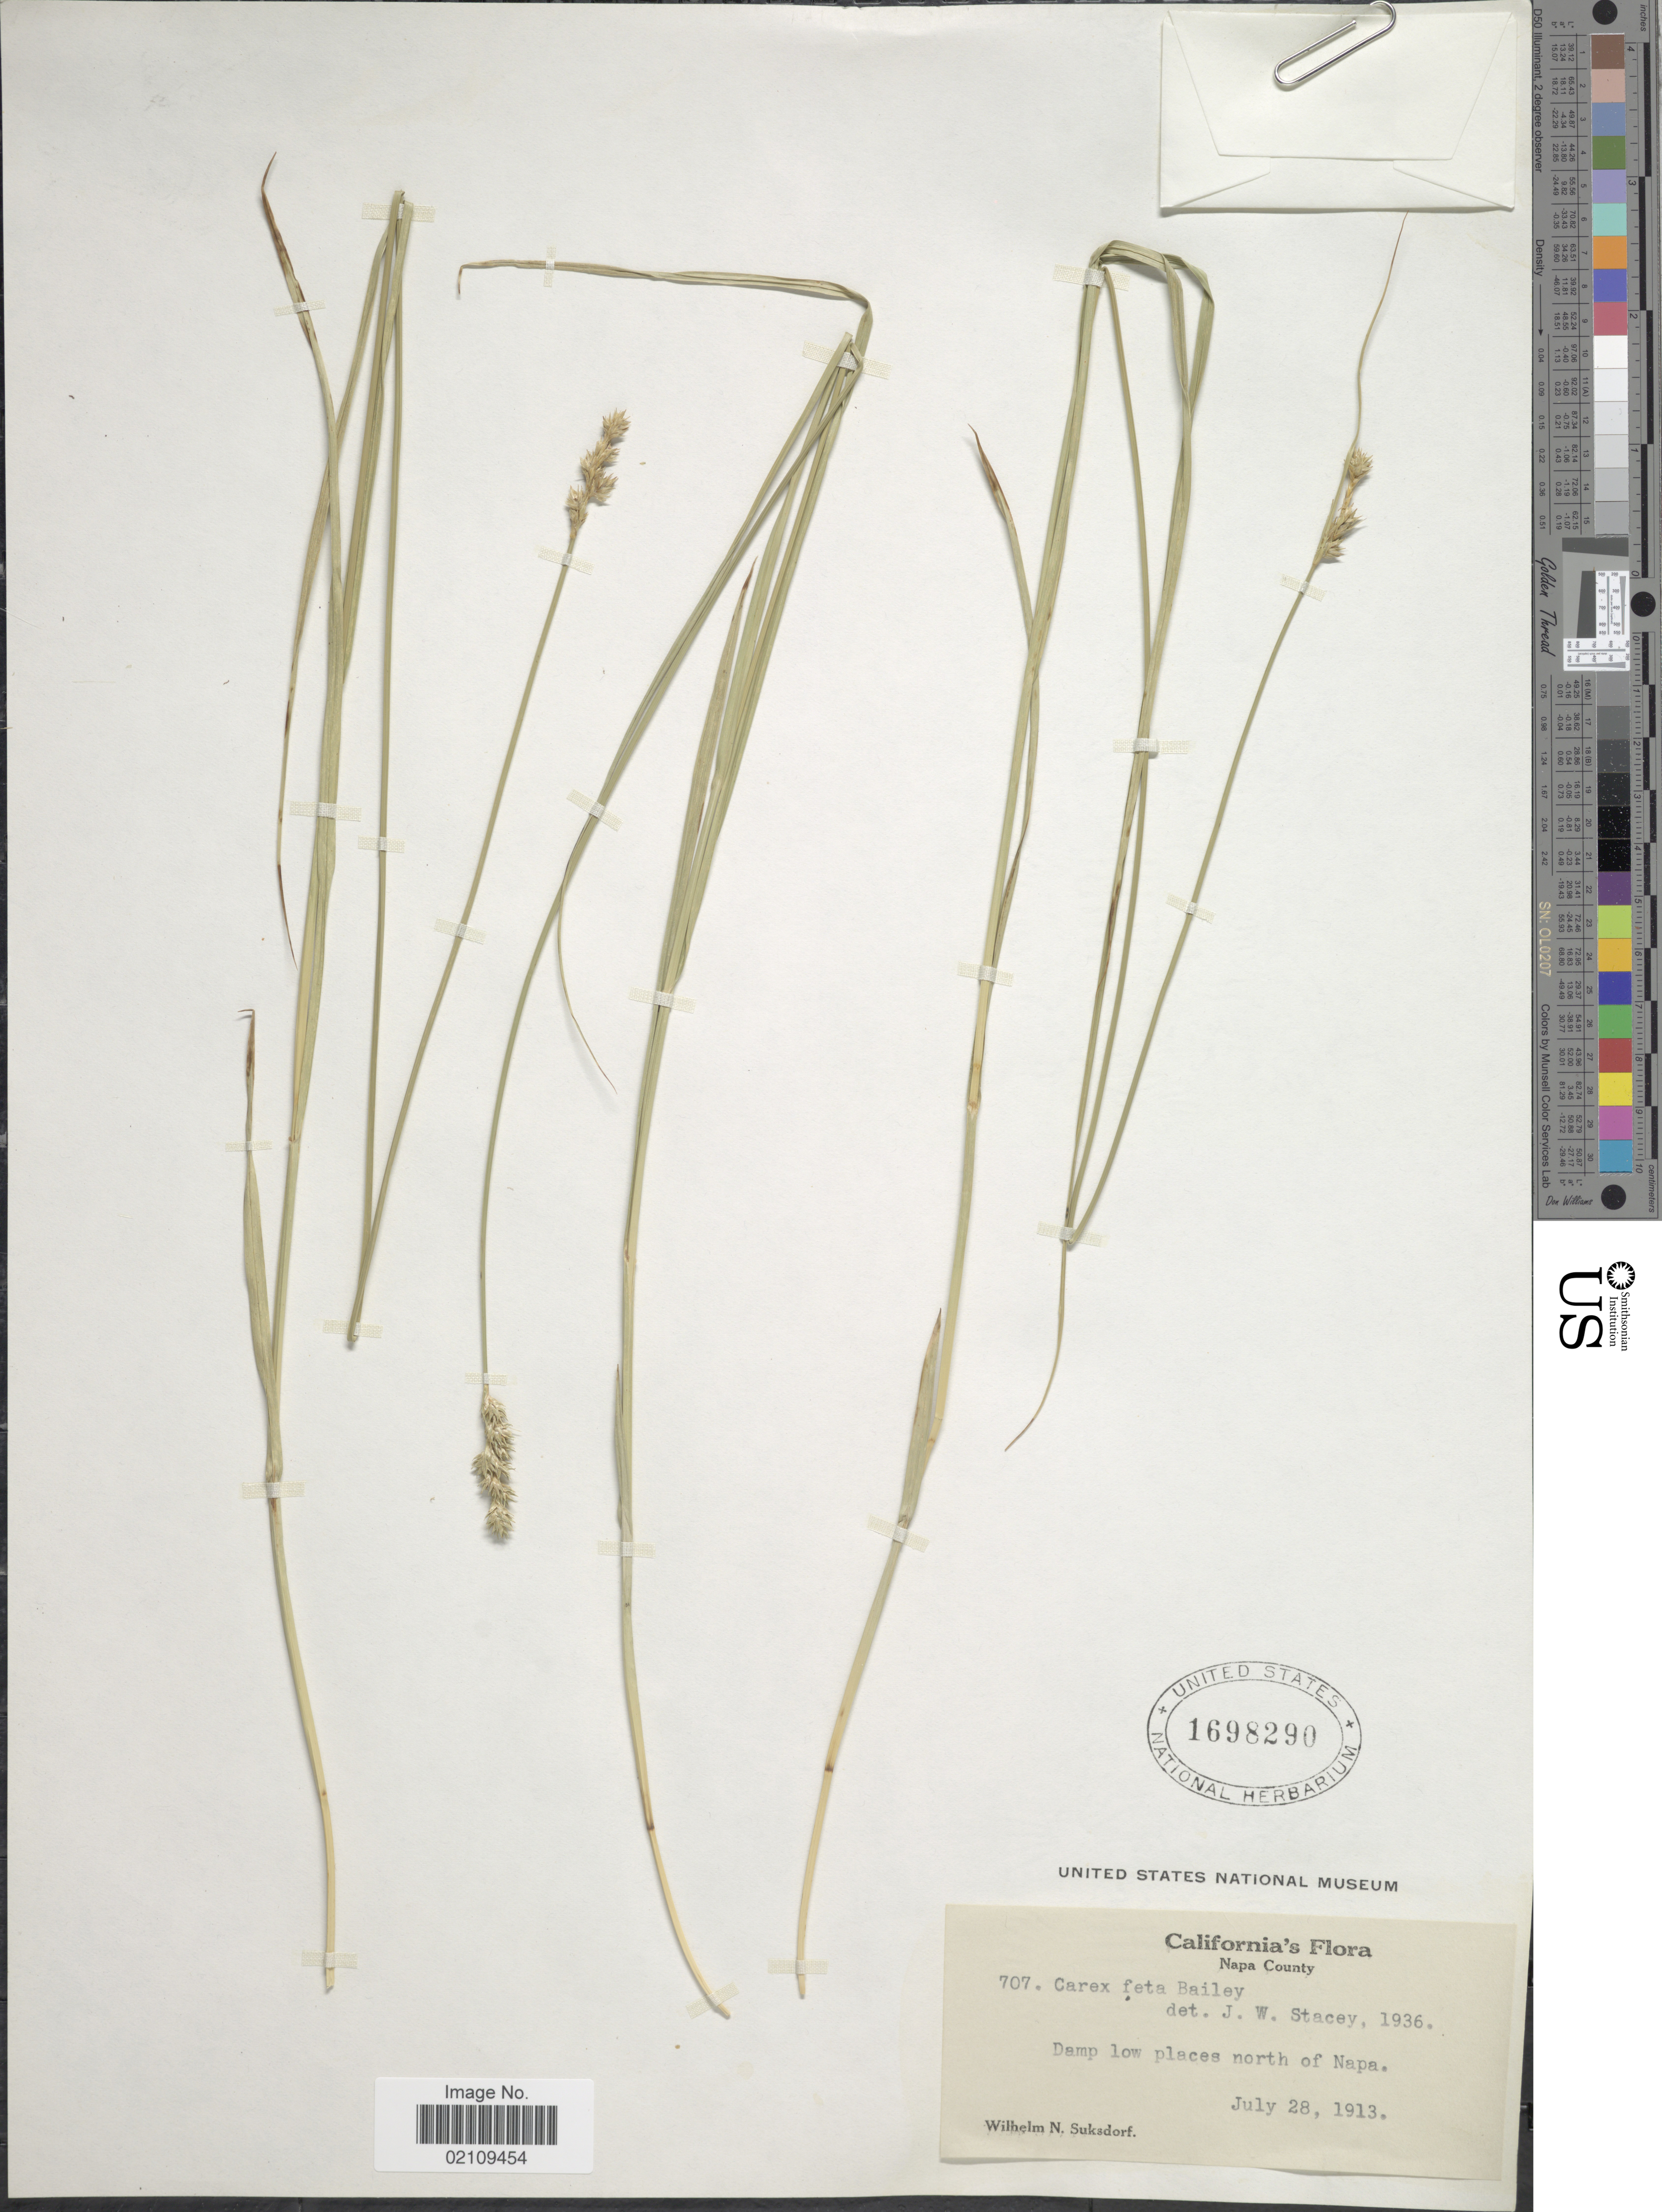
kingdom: Plantae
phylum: Tracheophyta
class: Liliopsida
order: Poales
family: Cyperaceae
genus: Carex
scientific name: Carex feta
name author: L.H. Bailey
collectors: W. N. Suksdorf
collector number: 707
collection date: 1913-07-28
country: United States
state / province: California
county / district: Napa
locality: Napa County, Damp low places north of Napa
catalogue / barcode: US 1698290